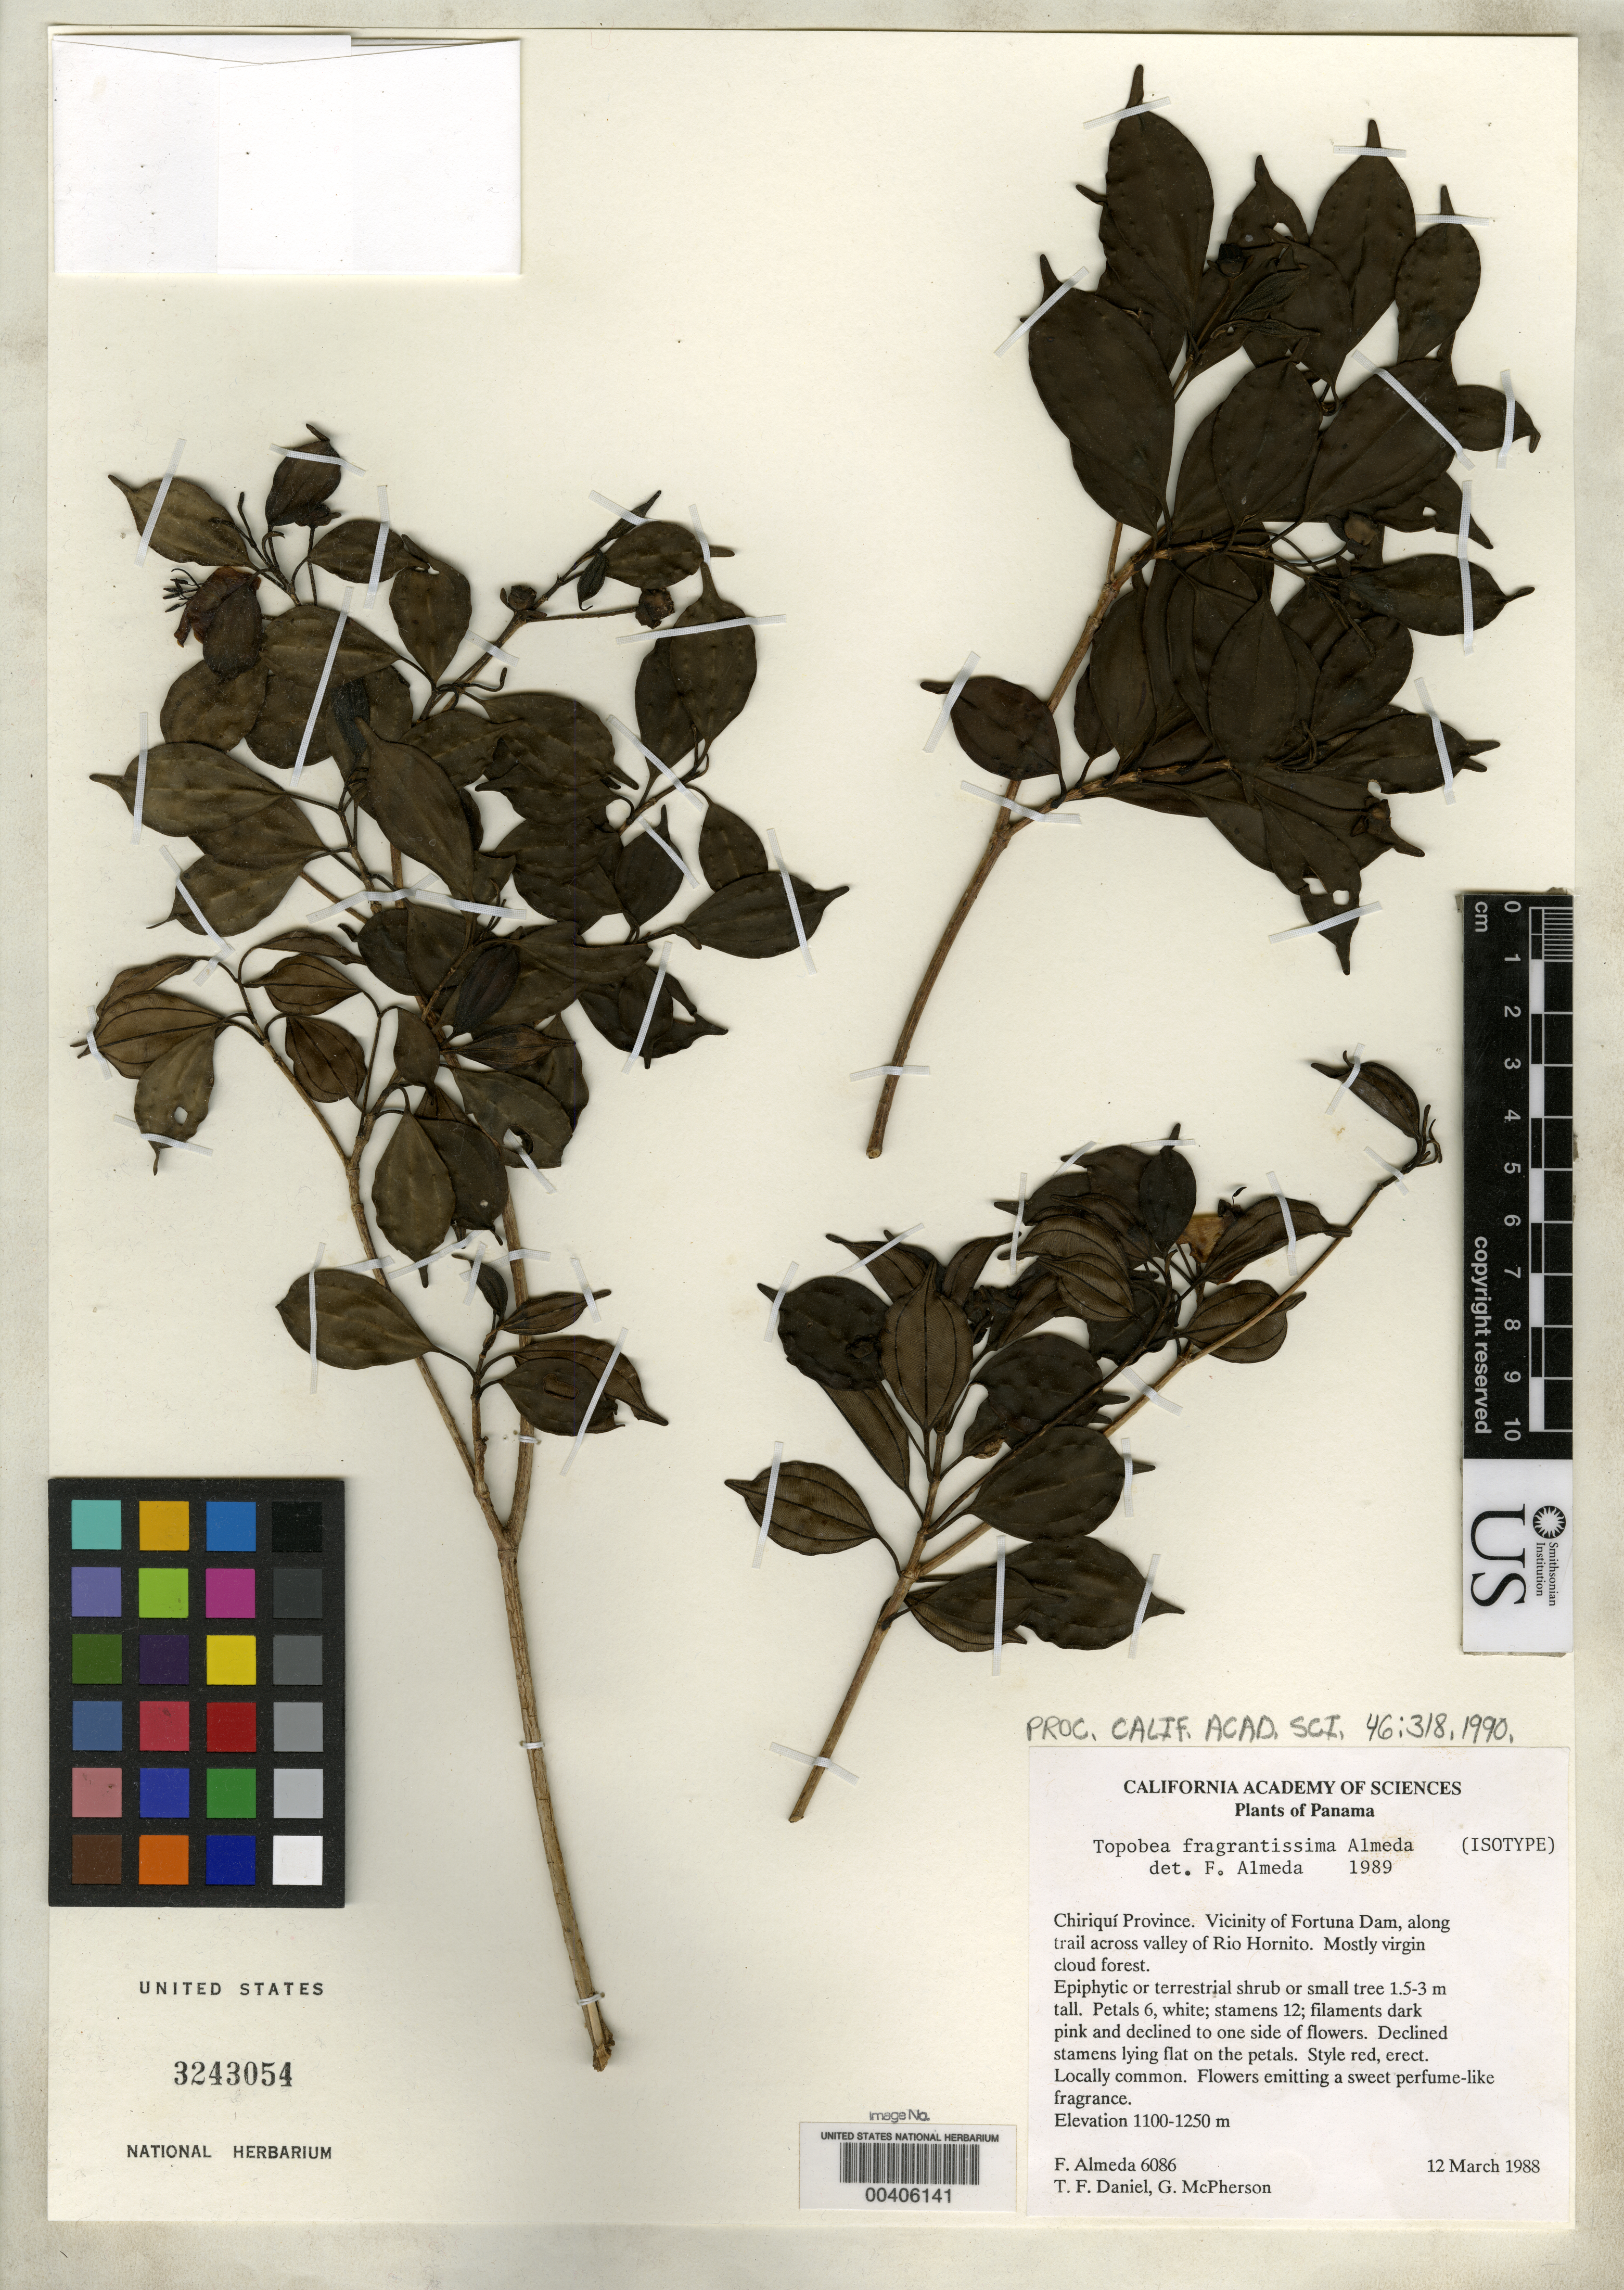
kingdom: Plantae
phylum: Tracheophyta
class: Magnoliopsida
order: Myrtales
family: Melastomataceae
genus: Topobea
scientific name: Topobea fragrantissima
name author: Almeda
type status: Isotype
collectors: F. Almeda, T. F. Daniel & G. D. McPherson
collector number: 6086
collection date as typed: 12 Mar 1988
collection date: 1988-03-12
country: Panama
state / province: Chiriquí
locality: Vicinity of Fortuna Dam, along Trail across Valley of Rio Hornito.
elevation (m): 1100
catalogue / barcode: US 3243054